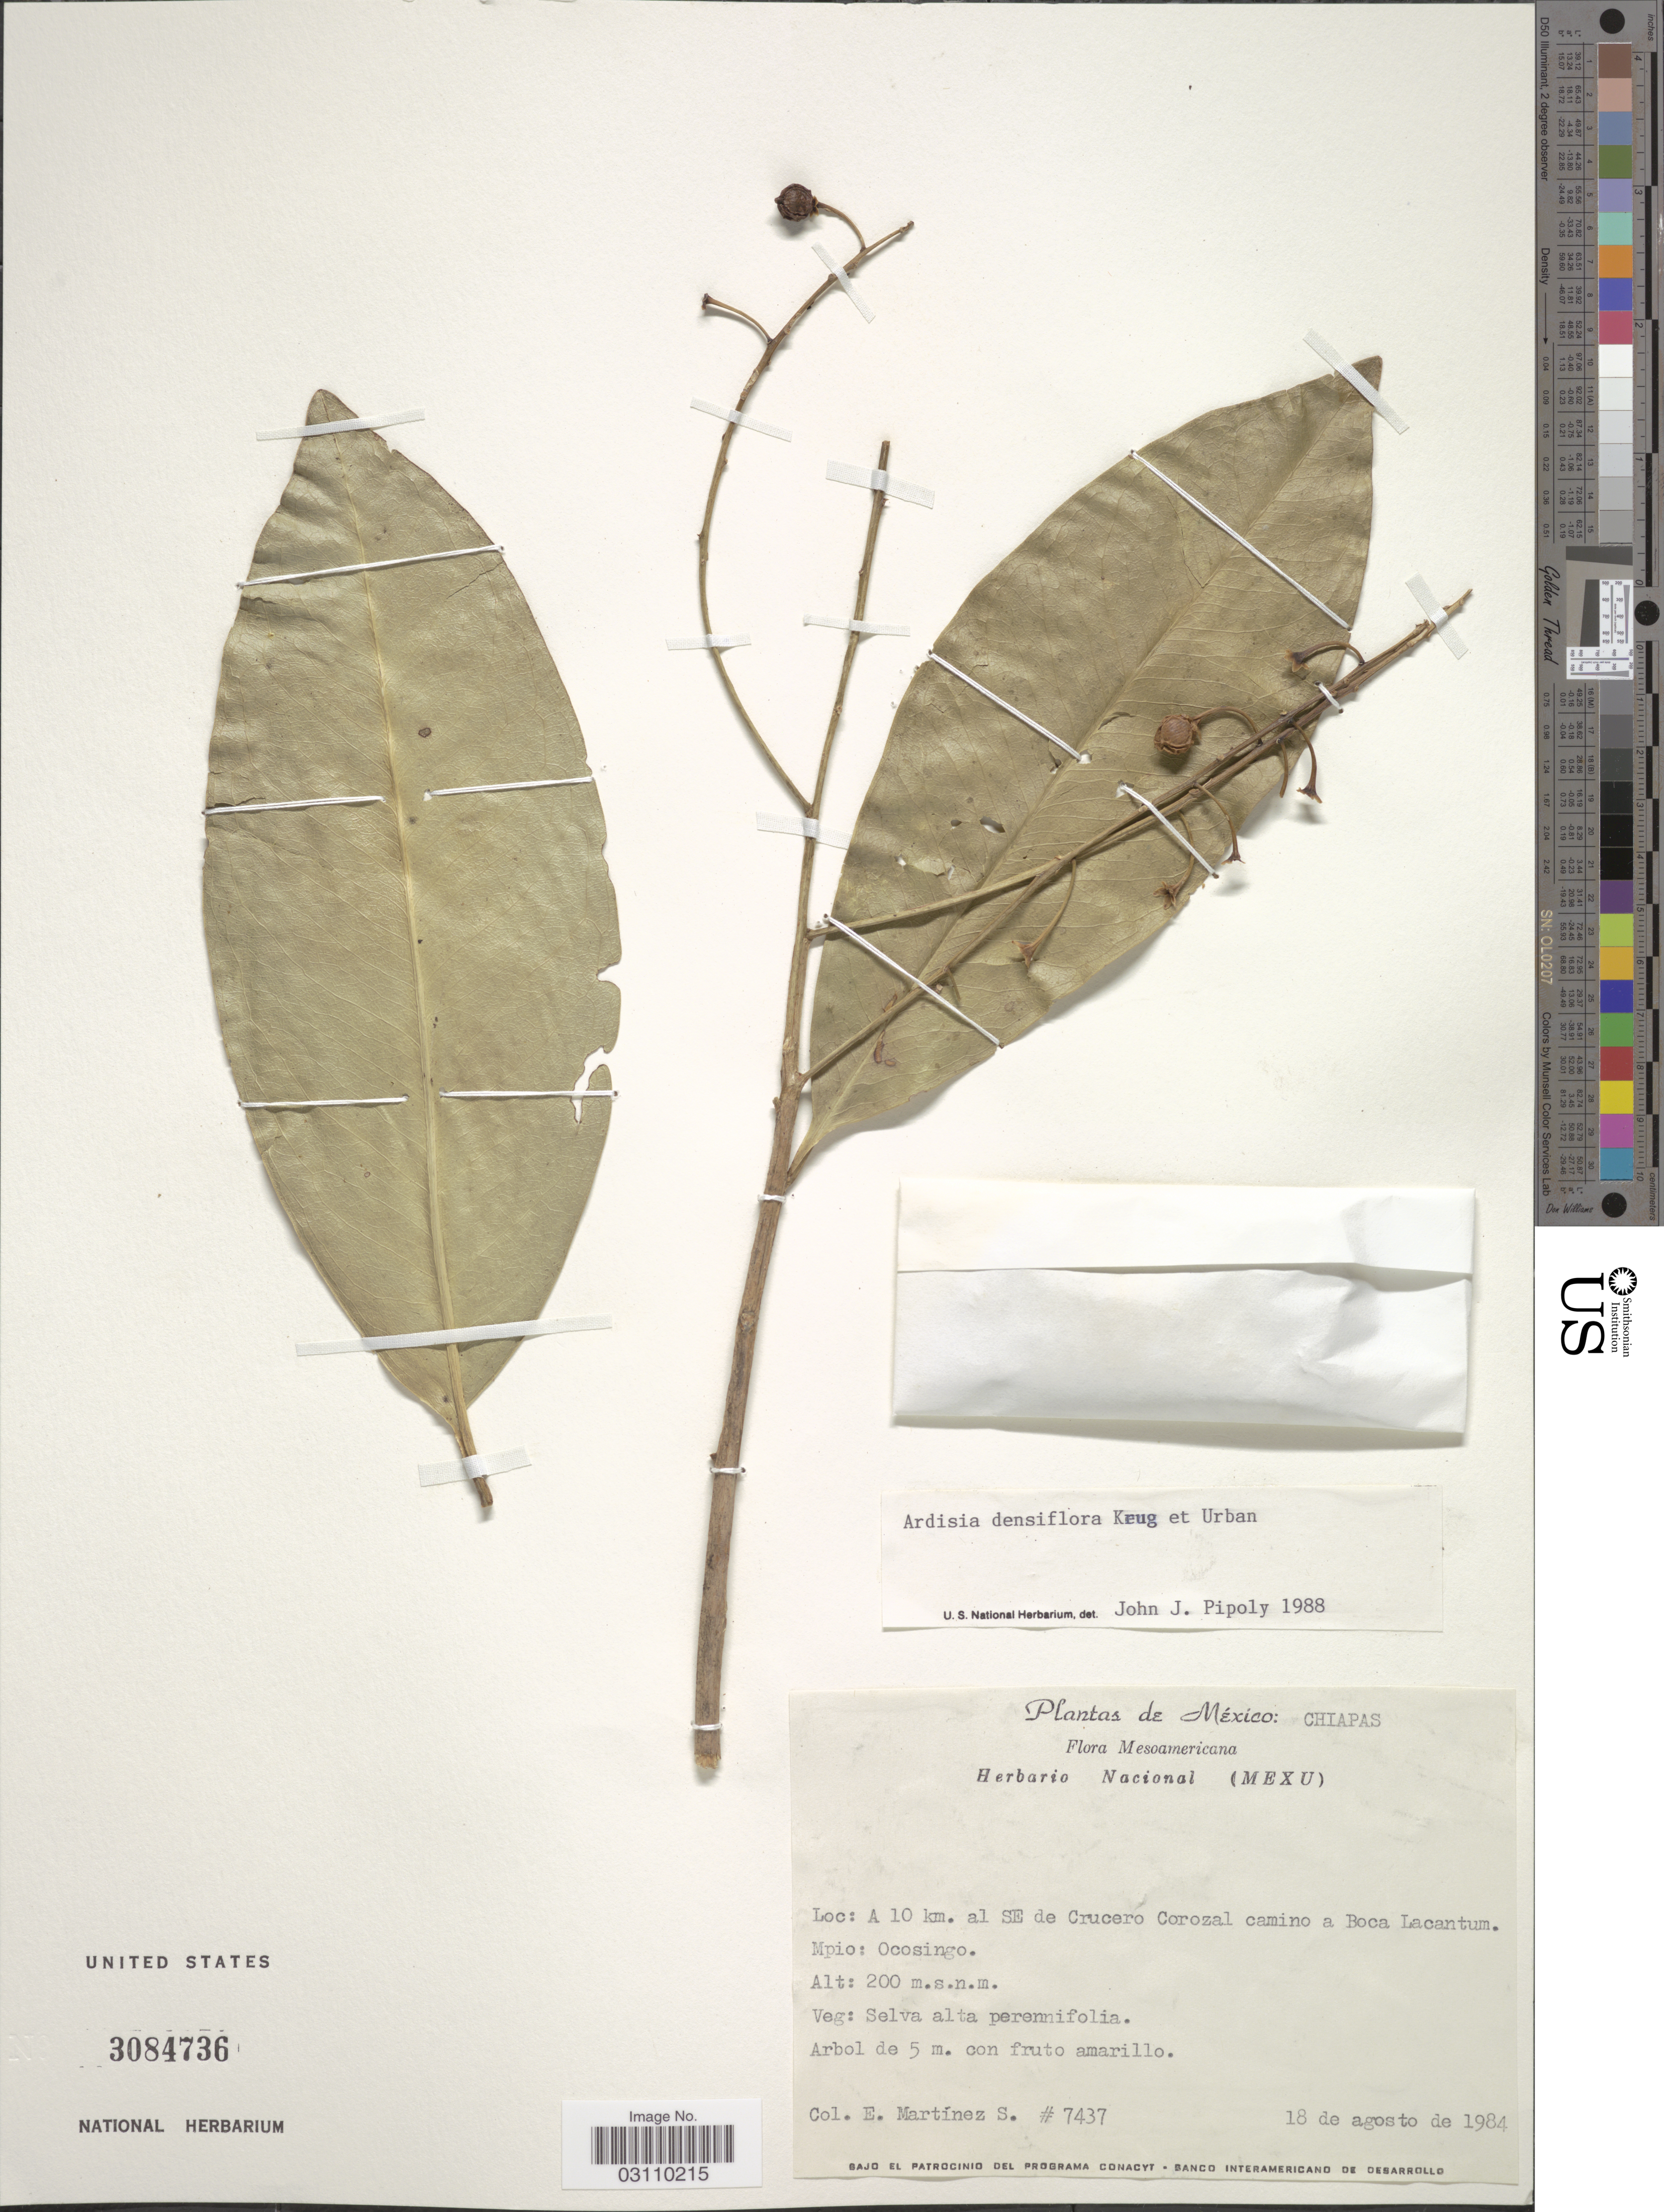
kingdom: Plantae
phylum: Tracheophyta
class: Magnoliopsida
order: Ericales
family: Primulaceae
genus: Ardisia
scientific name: Ardisia densiflora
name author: Krug & Urb.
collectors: E. M. Martínez S.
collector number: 7437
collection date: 1984-08-18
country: Mexico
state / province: Chiapas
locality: A 10 km. al SE de Crucero Corozal camino a Boca Lacantum. Mpio: Ocosingo.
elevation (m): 200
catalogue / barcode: US 3084736